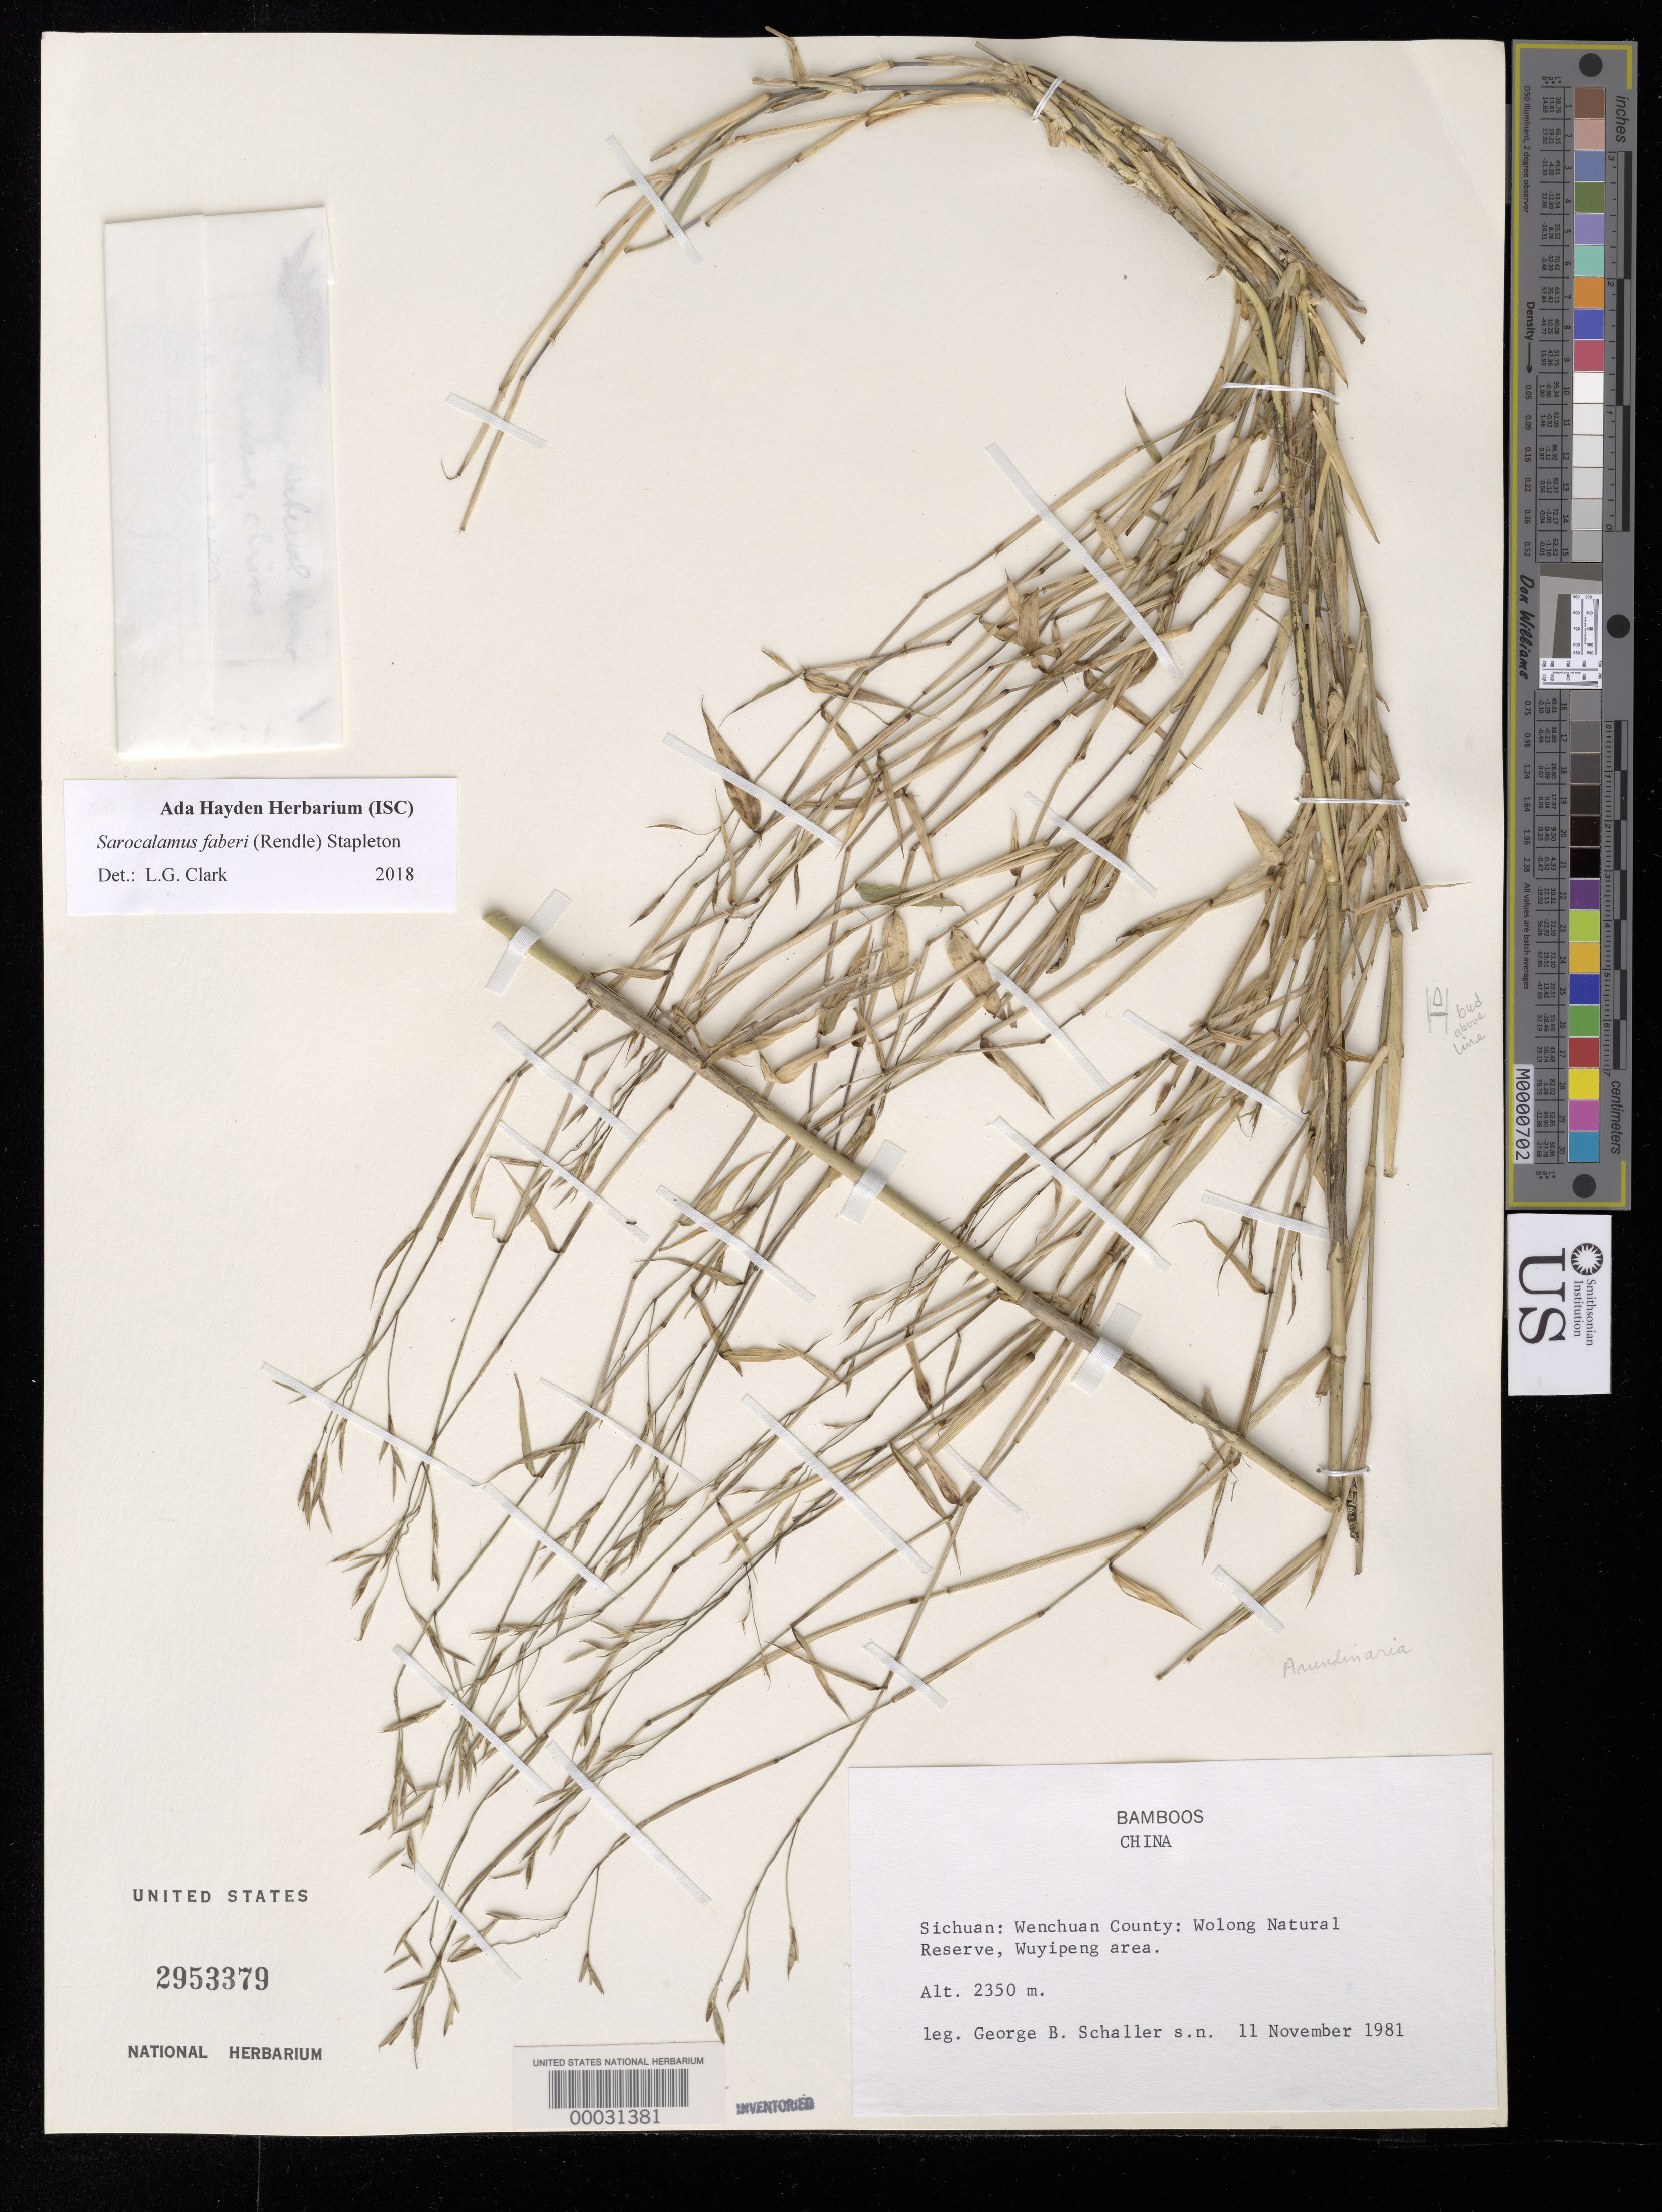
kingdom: Plantae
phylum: Tracheophyta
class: Liliopsida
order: Poales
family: Poaceae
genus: Sarocalamus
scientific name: Sarocalamus faberi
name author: (Rendle) Stapleton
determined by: Clark, L. G.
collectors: G. Schaller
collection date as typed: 11 Nov 1981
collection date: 1981-11-11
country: China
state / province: Sichuan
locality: Wuyipeng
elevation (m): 2350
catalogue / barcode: US 2953379